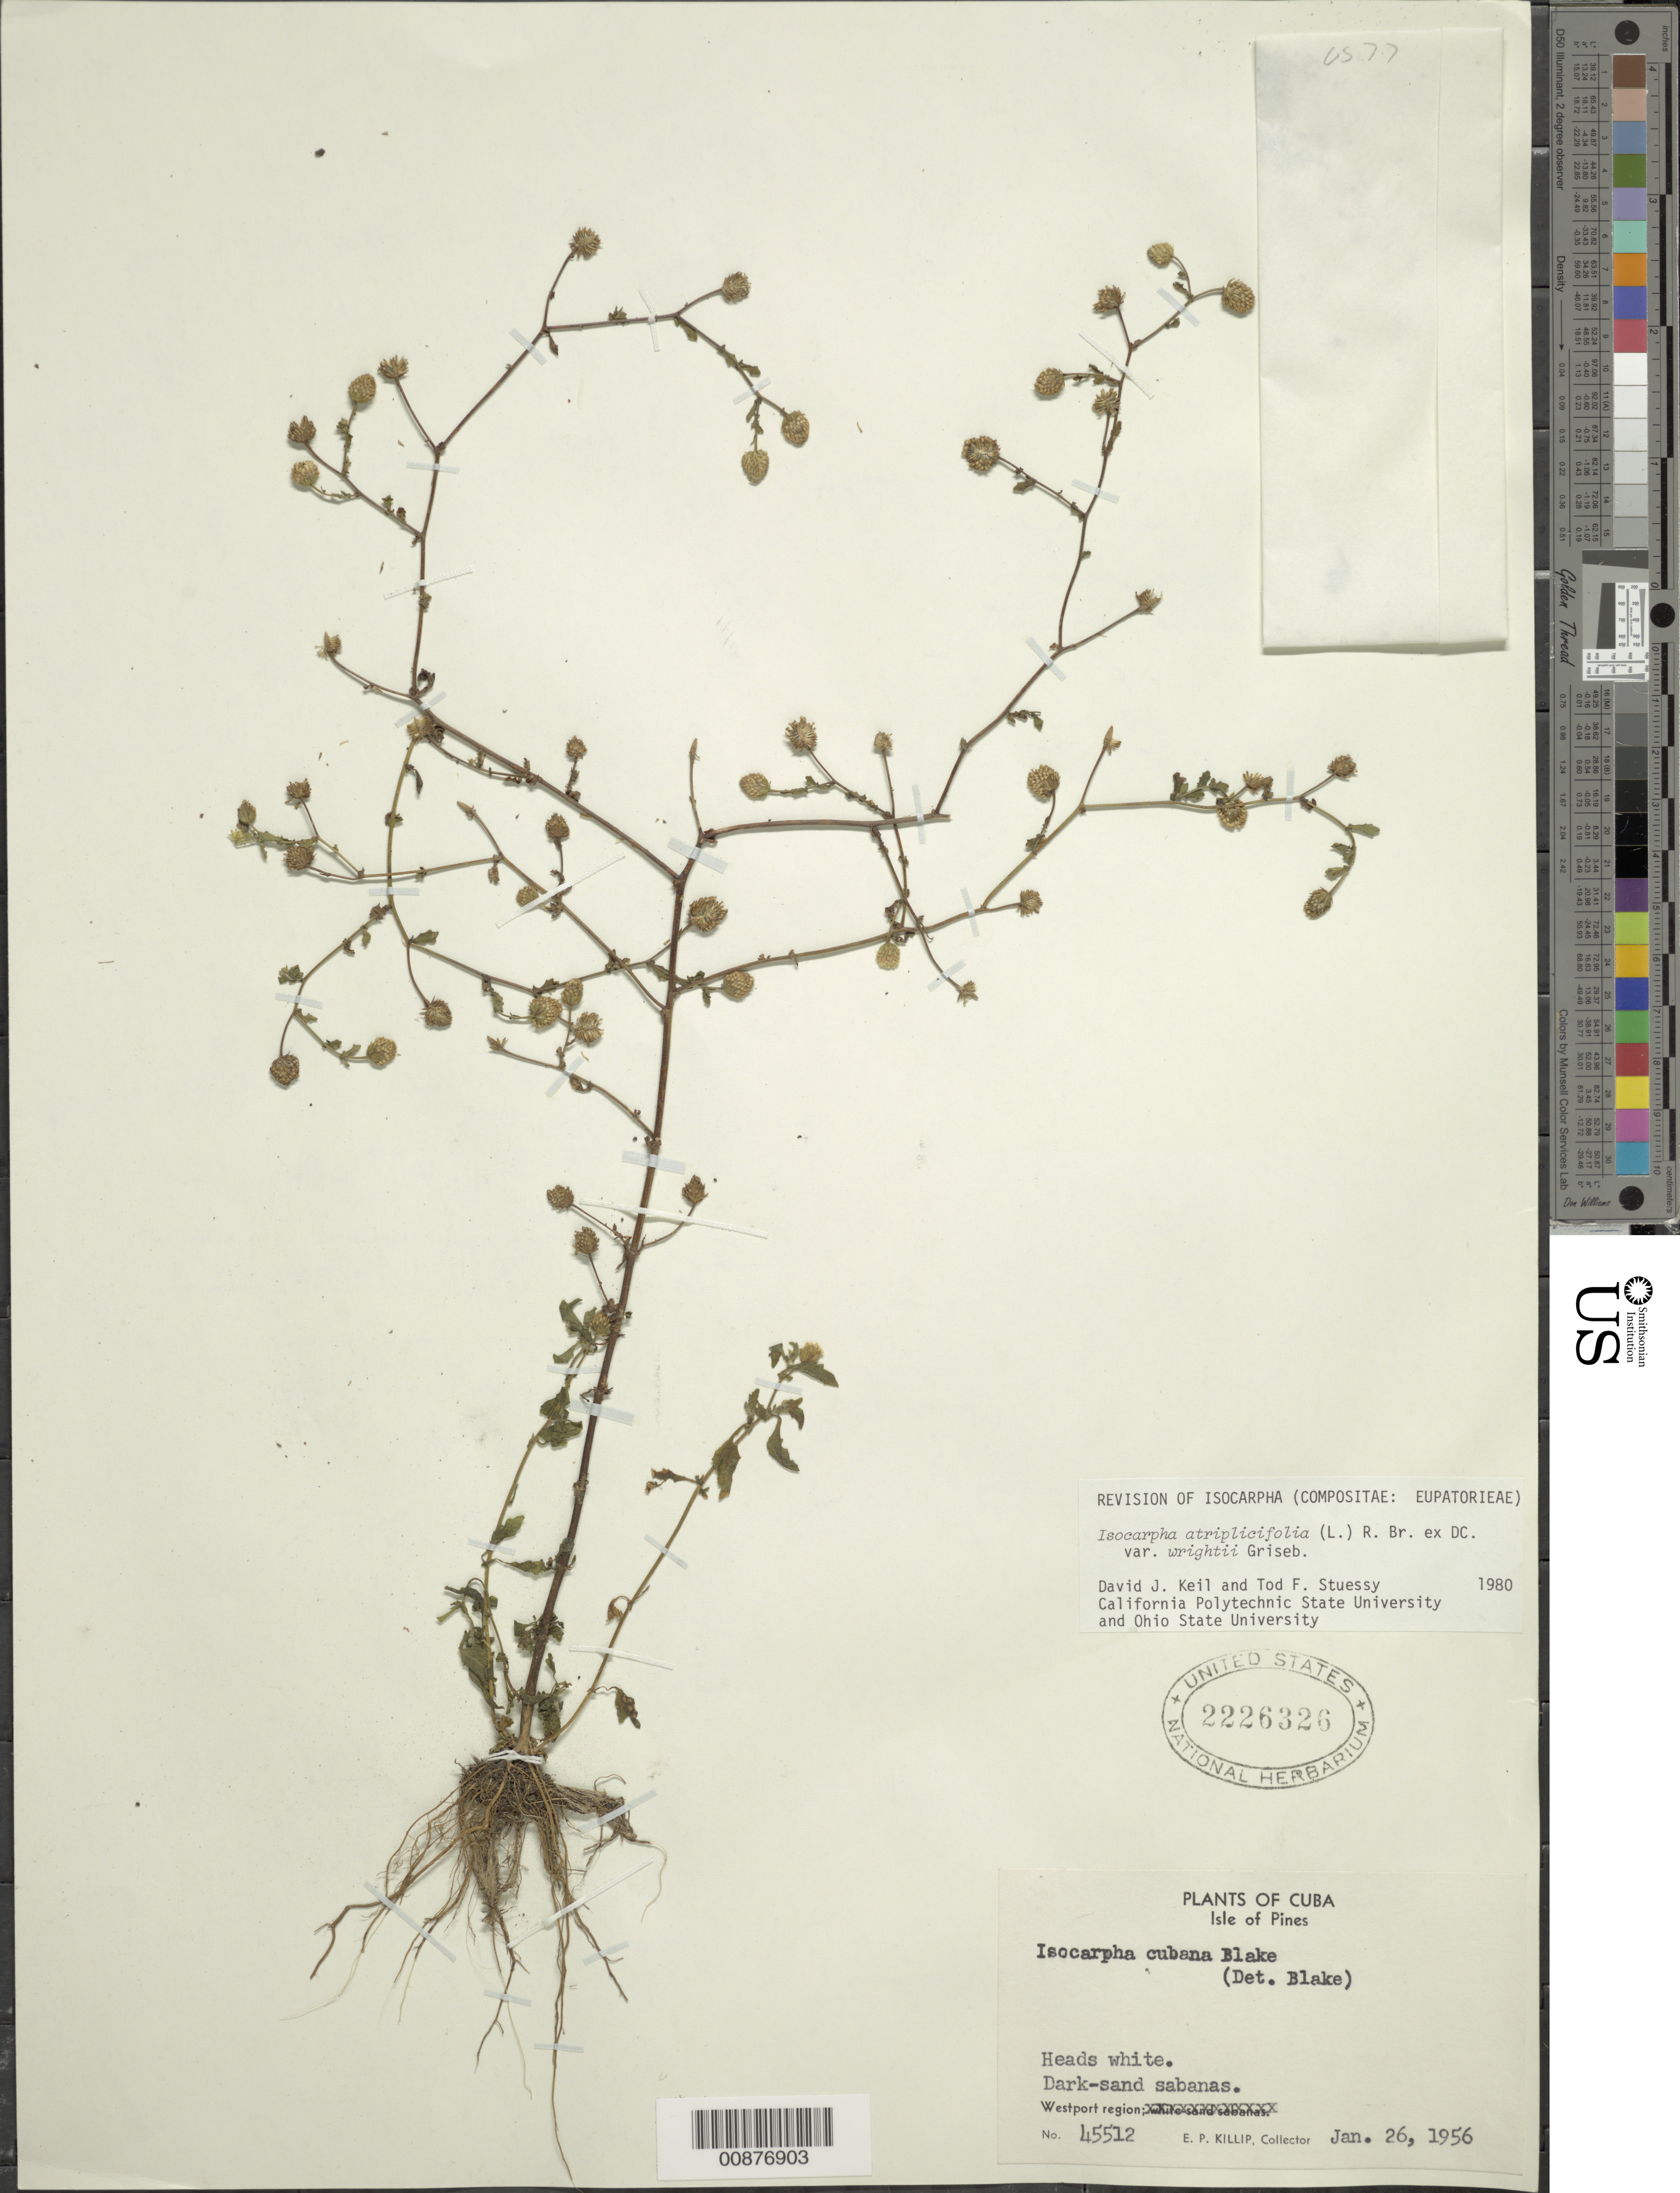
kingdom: Plantae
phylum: Tracheophyta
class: Magnoliopsida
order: Asterales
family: Asteraceae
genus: Isocarpha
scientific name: Isocarpha cubana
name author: S.F. Blake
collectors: E. P. Killip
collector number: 45512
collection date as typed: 26 Jan 1956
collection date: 1956-01-26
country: Cuba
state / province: Isla de La Juventud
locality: Westport region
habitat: Dark-sand sabanas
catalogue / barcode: US 2226326